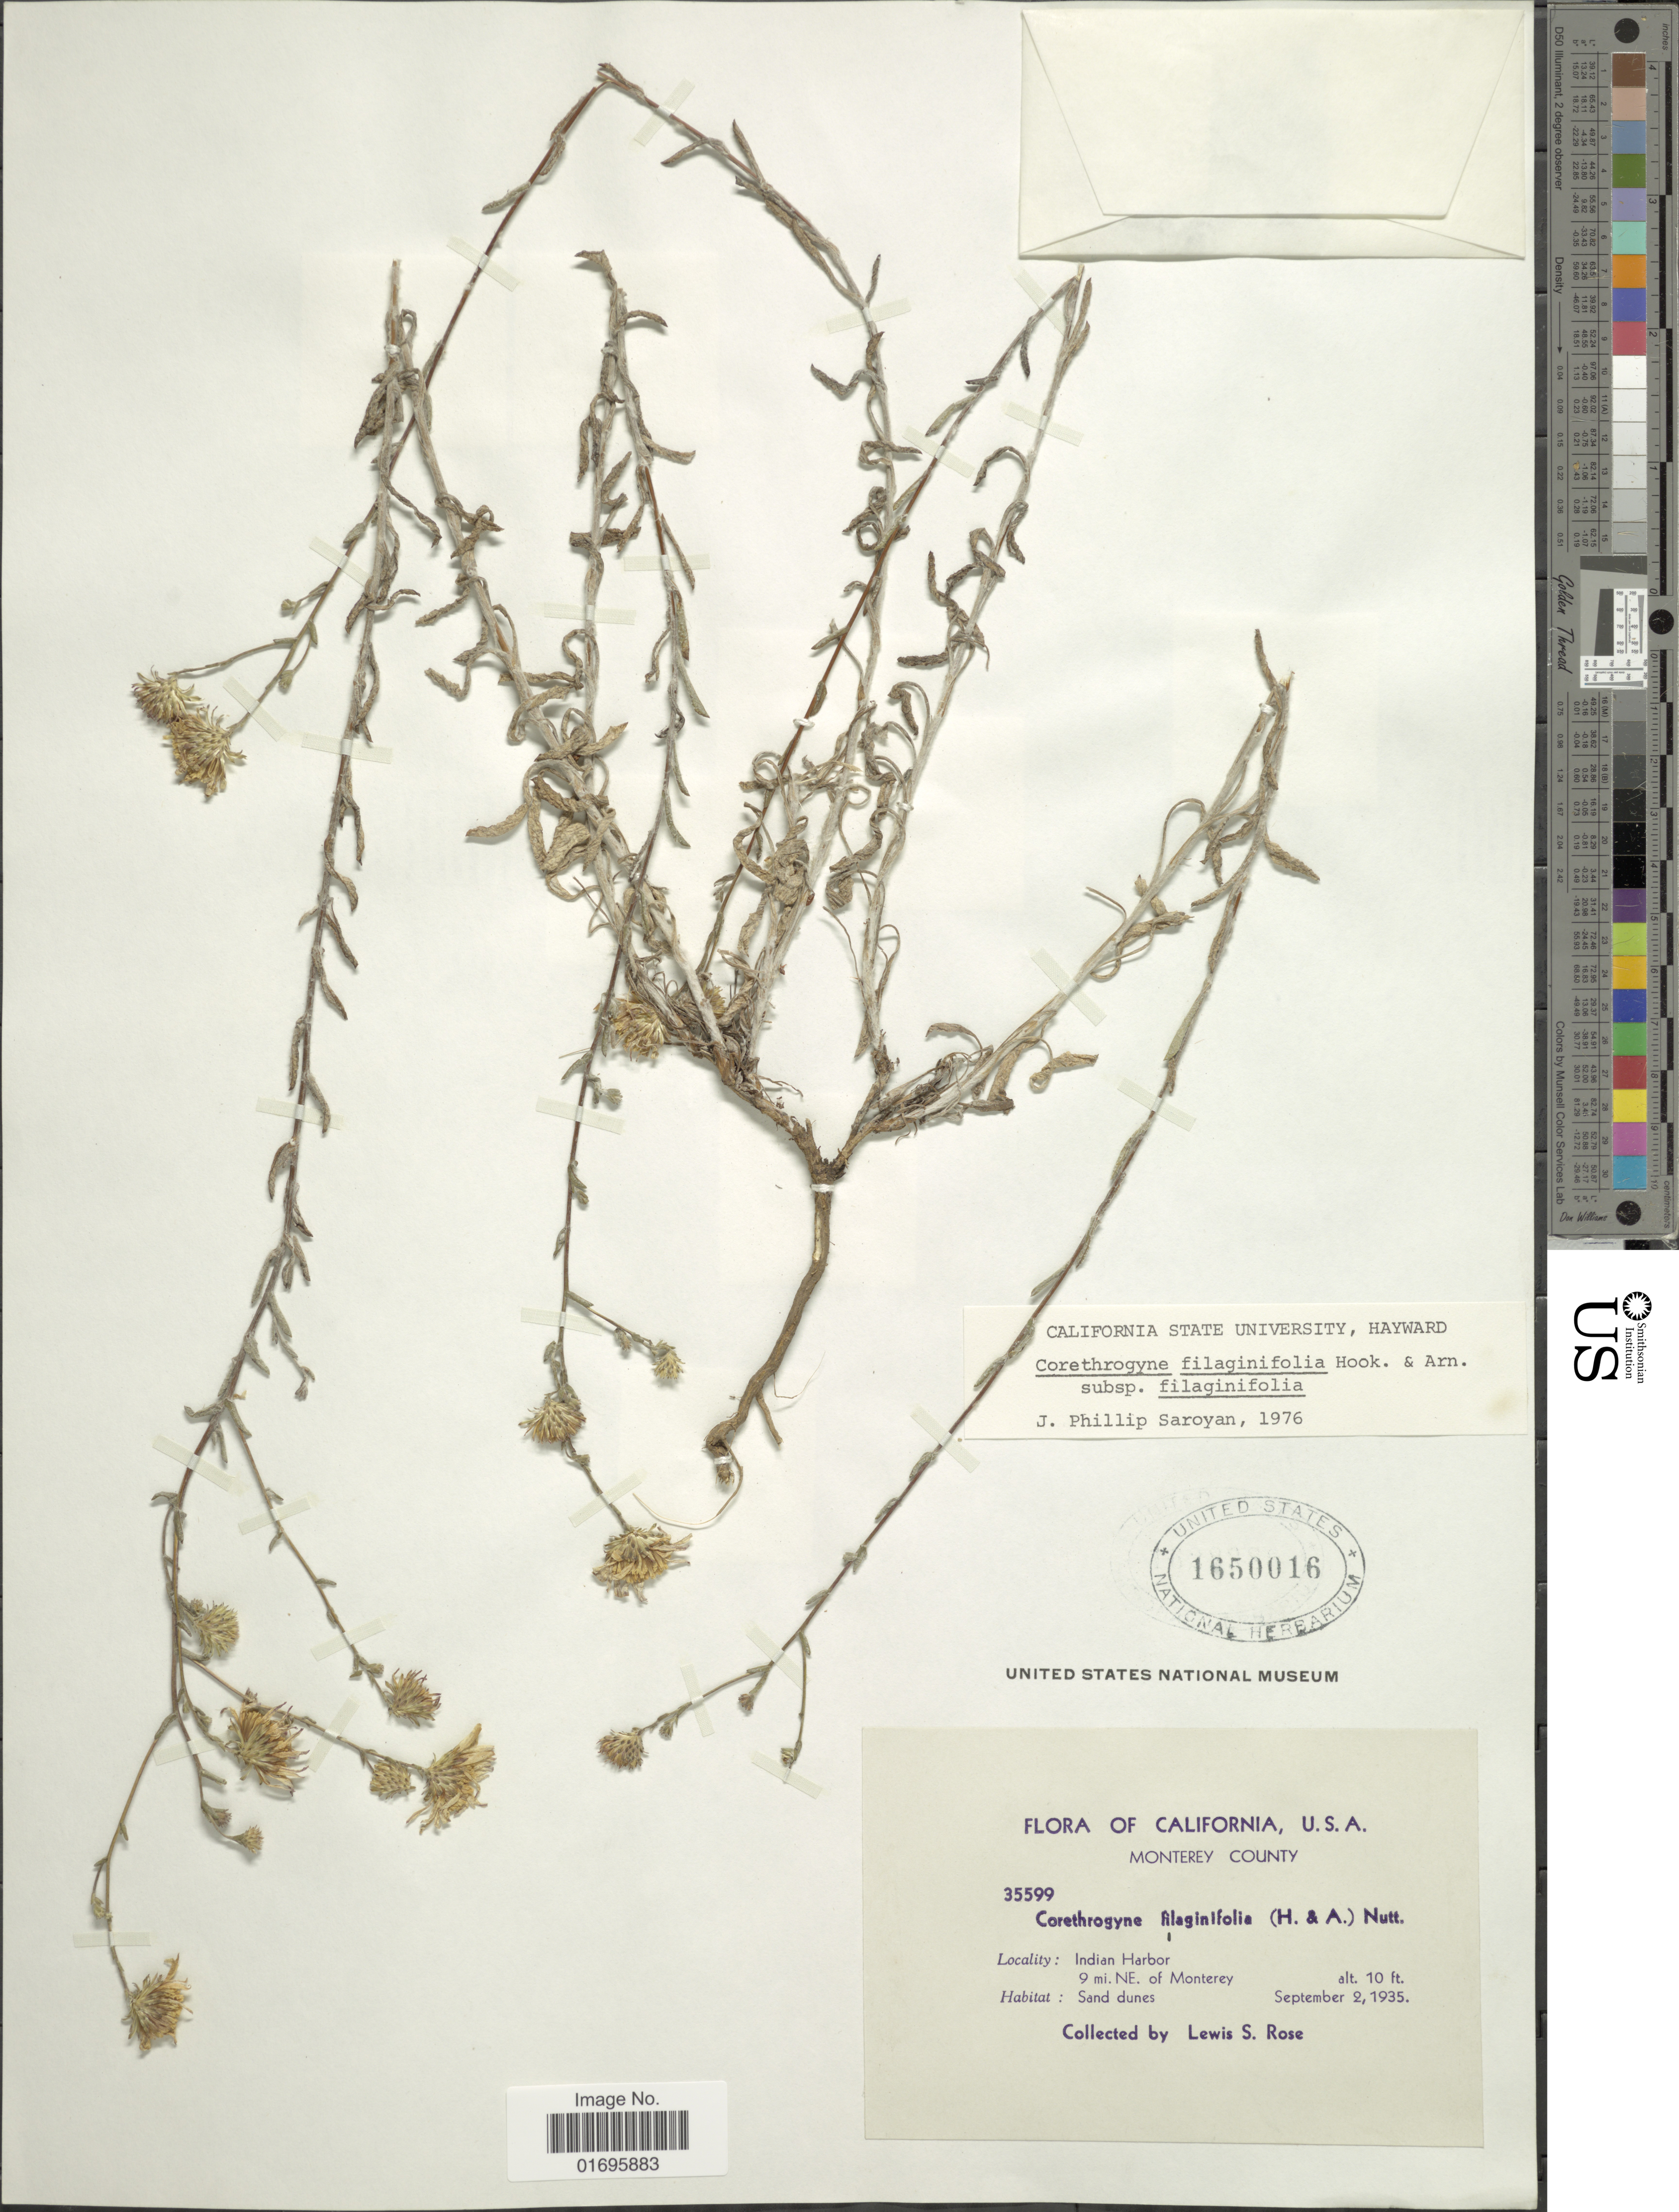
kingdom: Plantae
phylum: Tracheophyta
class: Magnoliopsida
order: Asterales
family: Asteraceae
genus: Corethrogyne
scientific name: Corethrogyne filaginifolia var. filaginifolia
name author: (Hook.) Nutt.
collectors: L. S. Rose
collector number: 35599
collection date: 1935-09-02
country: United States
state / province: California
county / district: Monterey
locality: Monterey County. Indian Harbor, 9 mi. NE. of Monterey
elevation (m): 3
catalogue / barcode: US 1650016